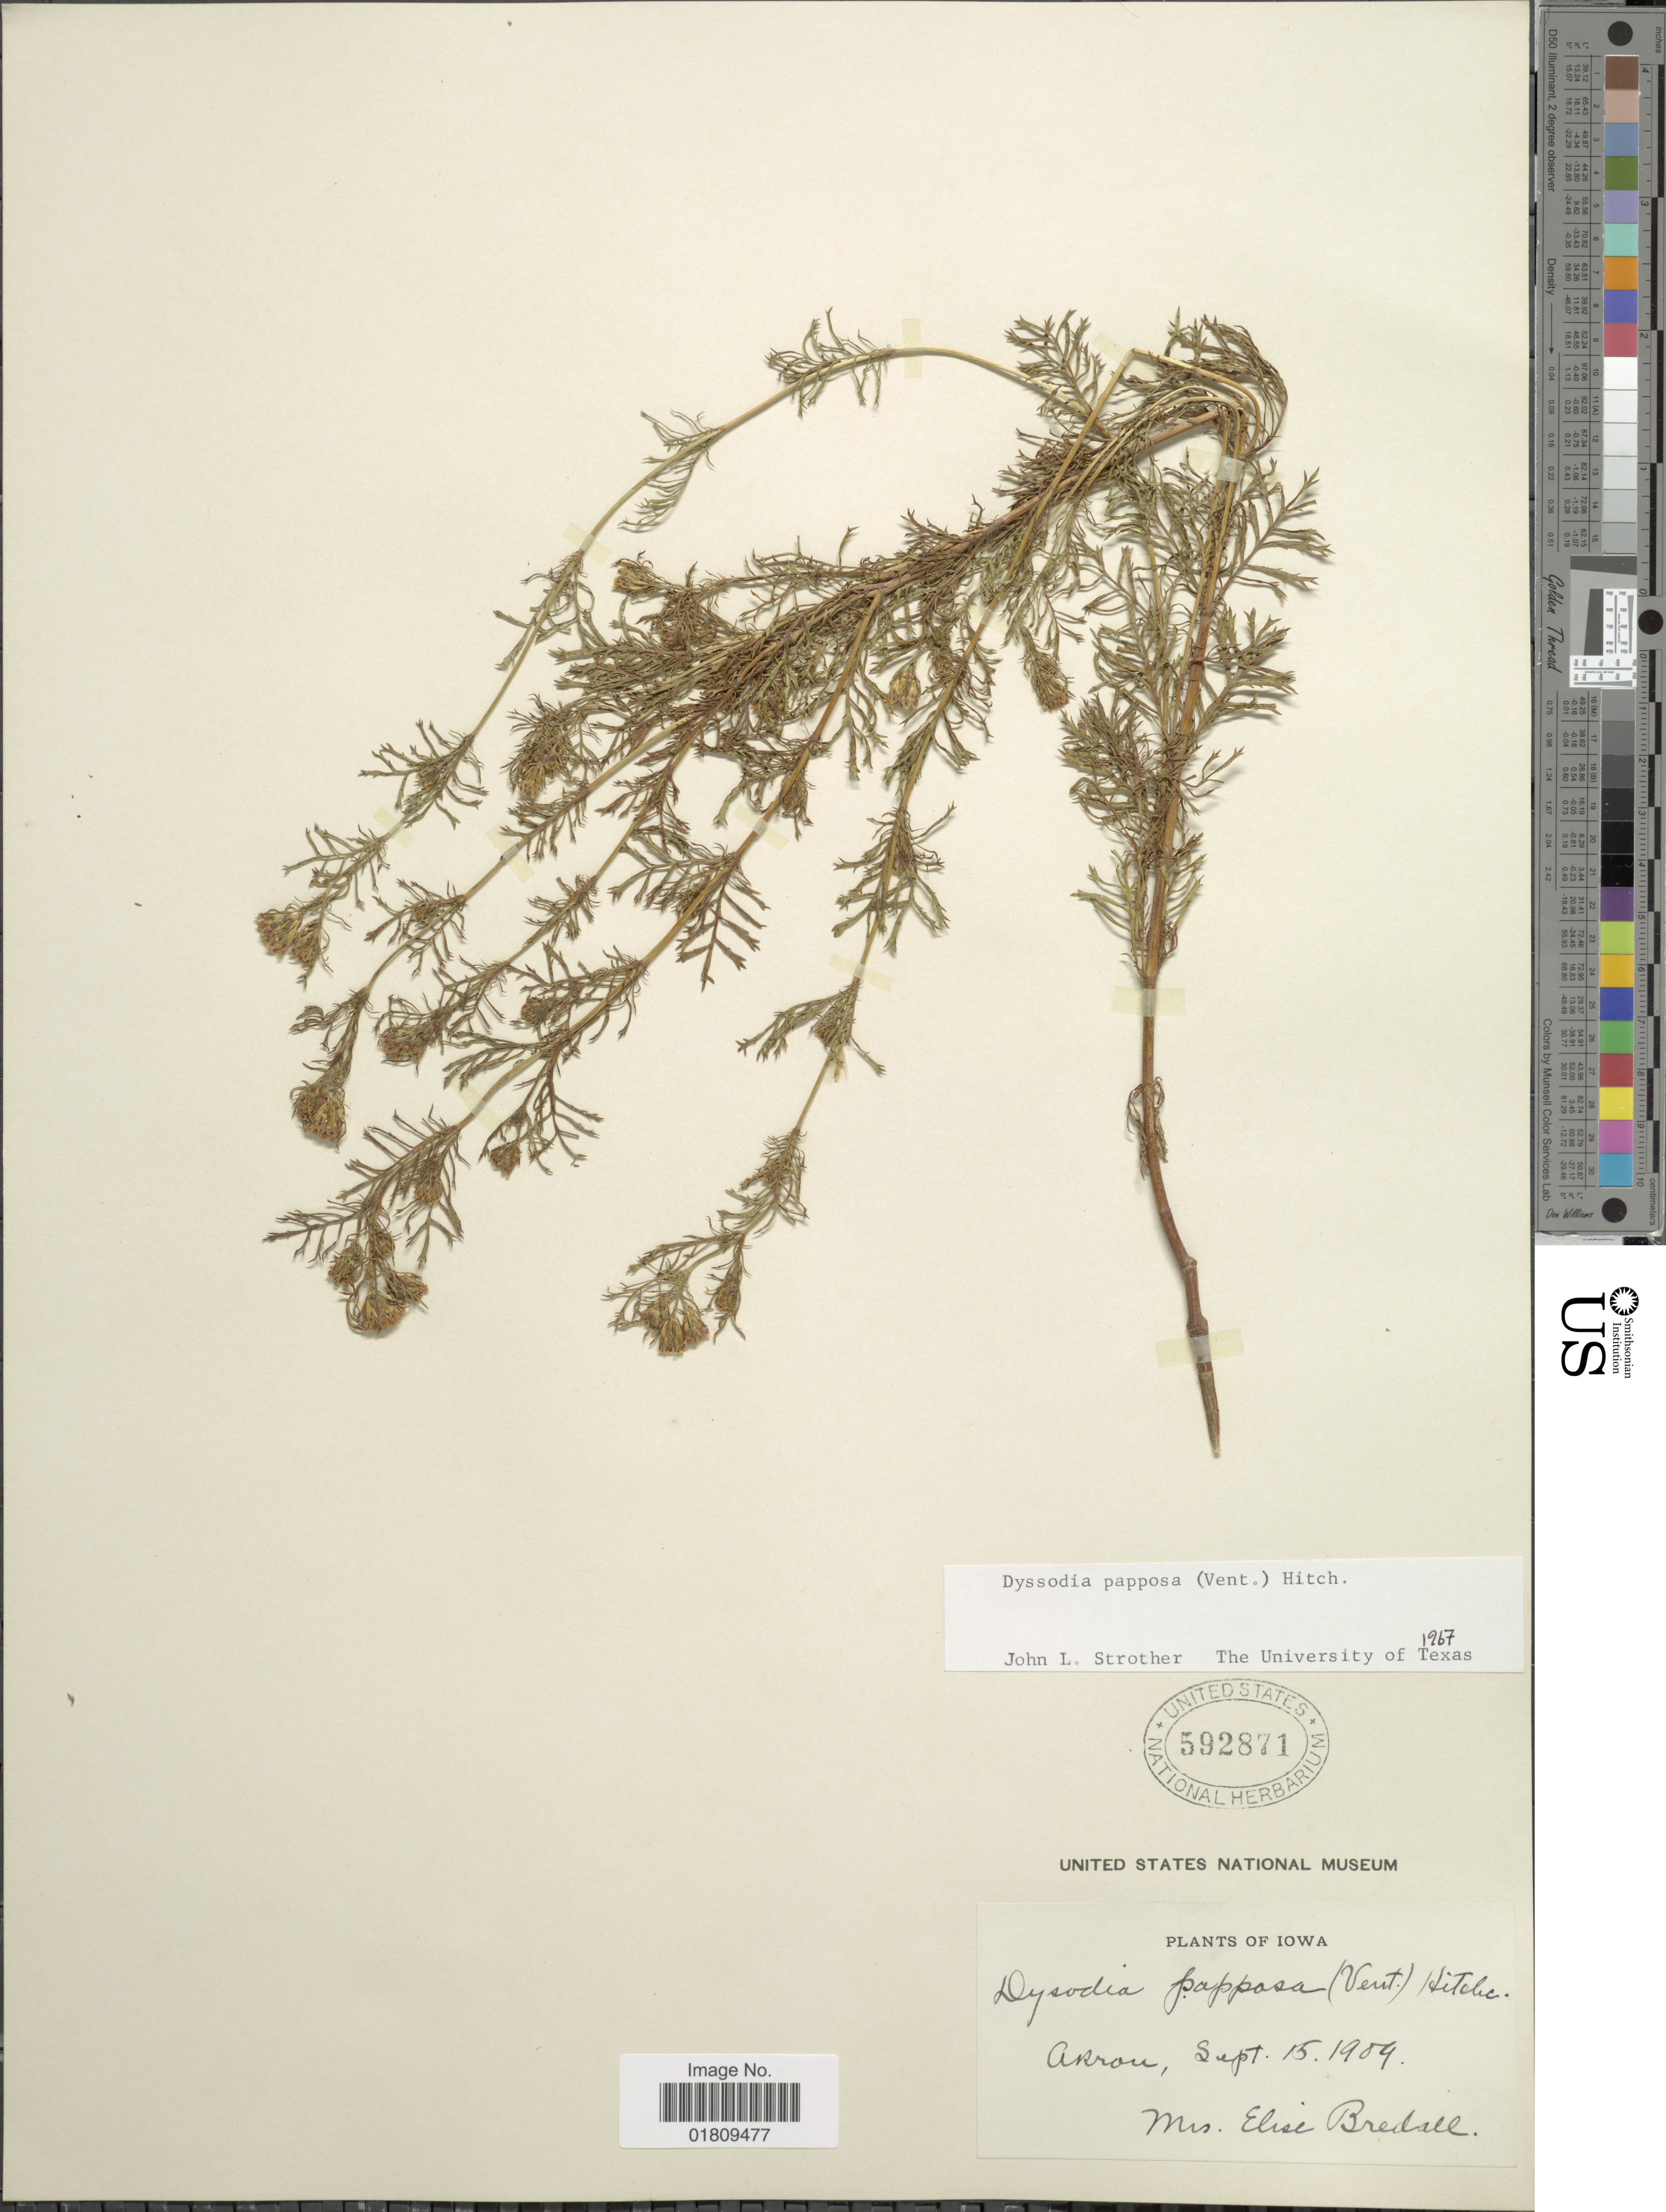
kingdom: Plantae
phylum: Tracheophyta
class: Magnoliopsida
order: Asterales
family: Asteraceae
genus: Dyssodia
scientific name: Dyssodia papposa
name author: (Vent.) Hitchc.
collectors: Mrs. E. Bredall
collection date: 1909-09-15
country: United States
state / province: Iowa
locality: Akron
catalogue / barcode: US 592871